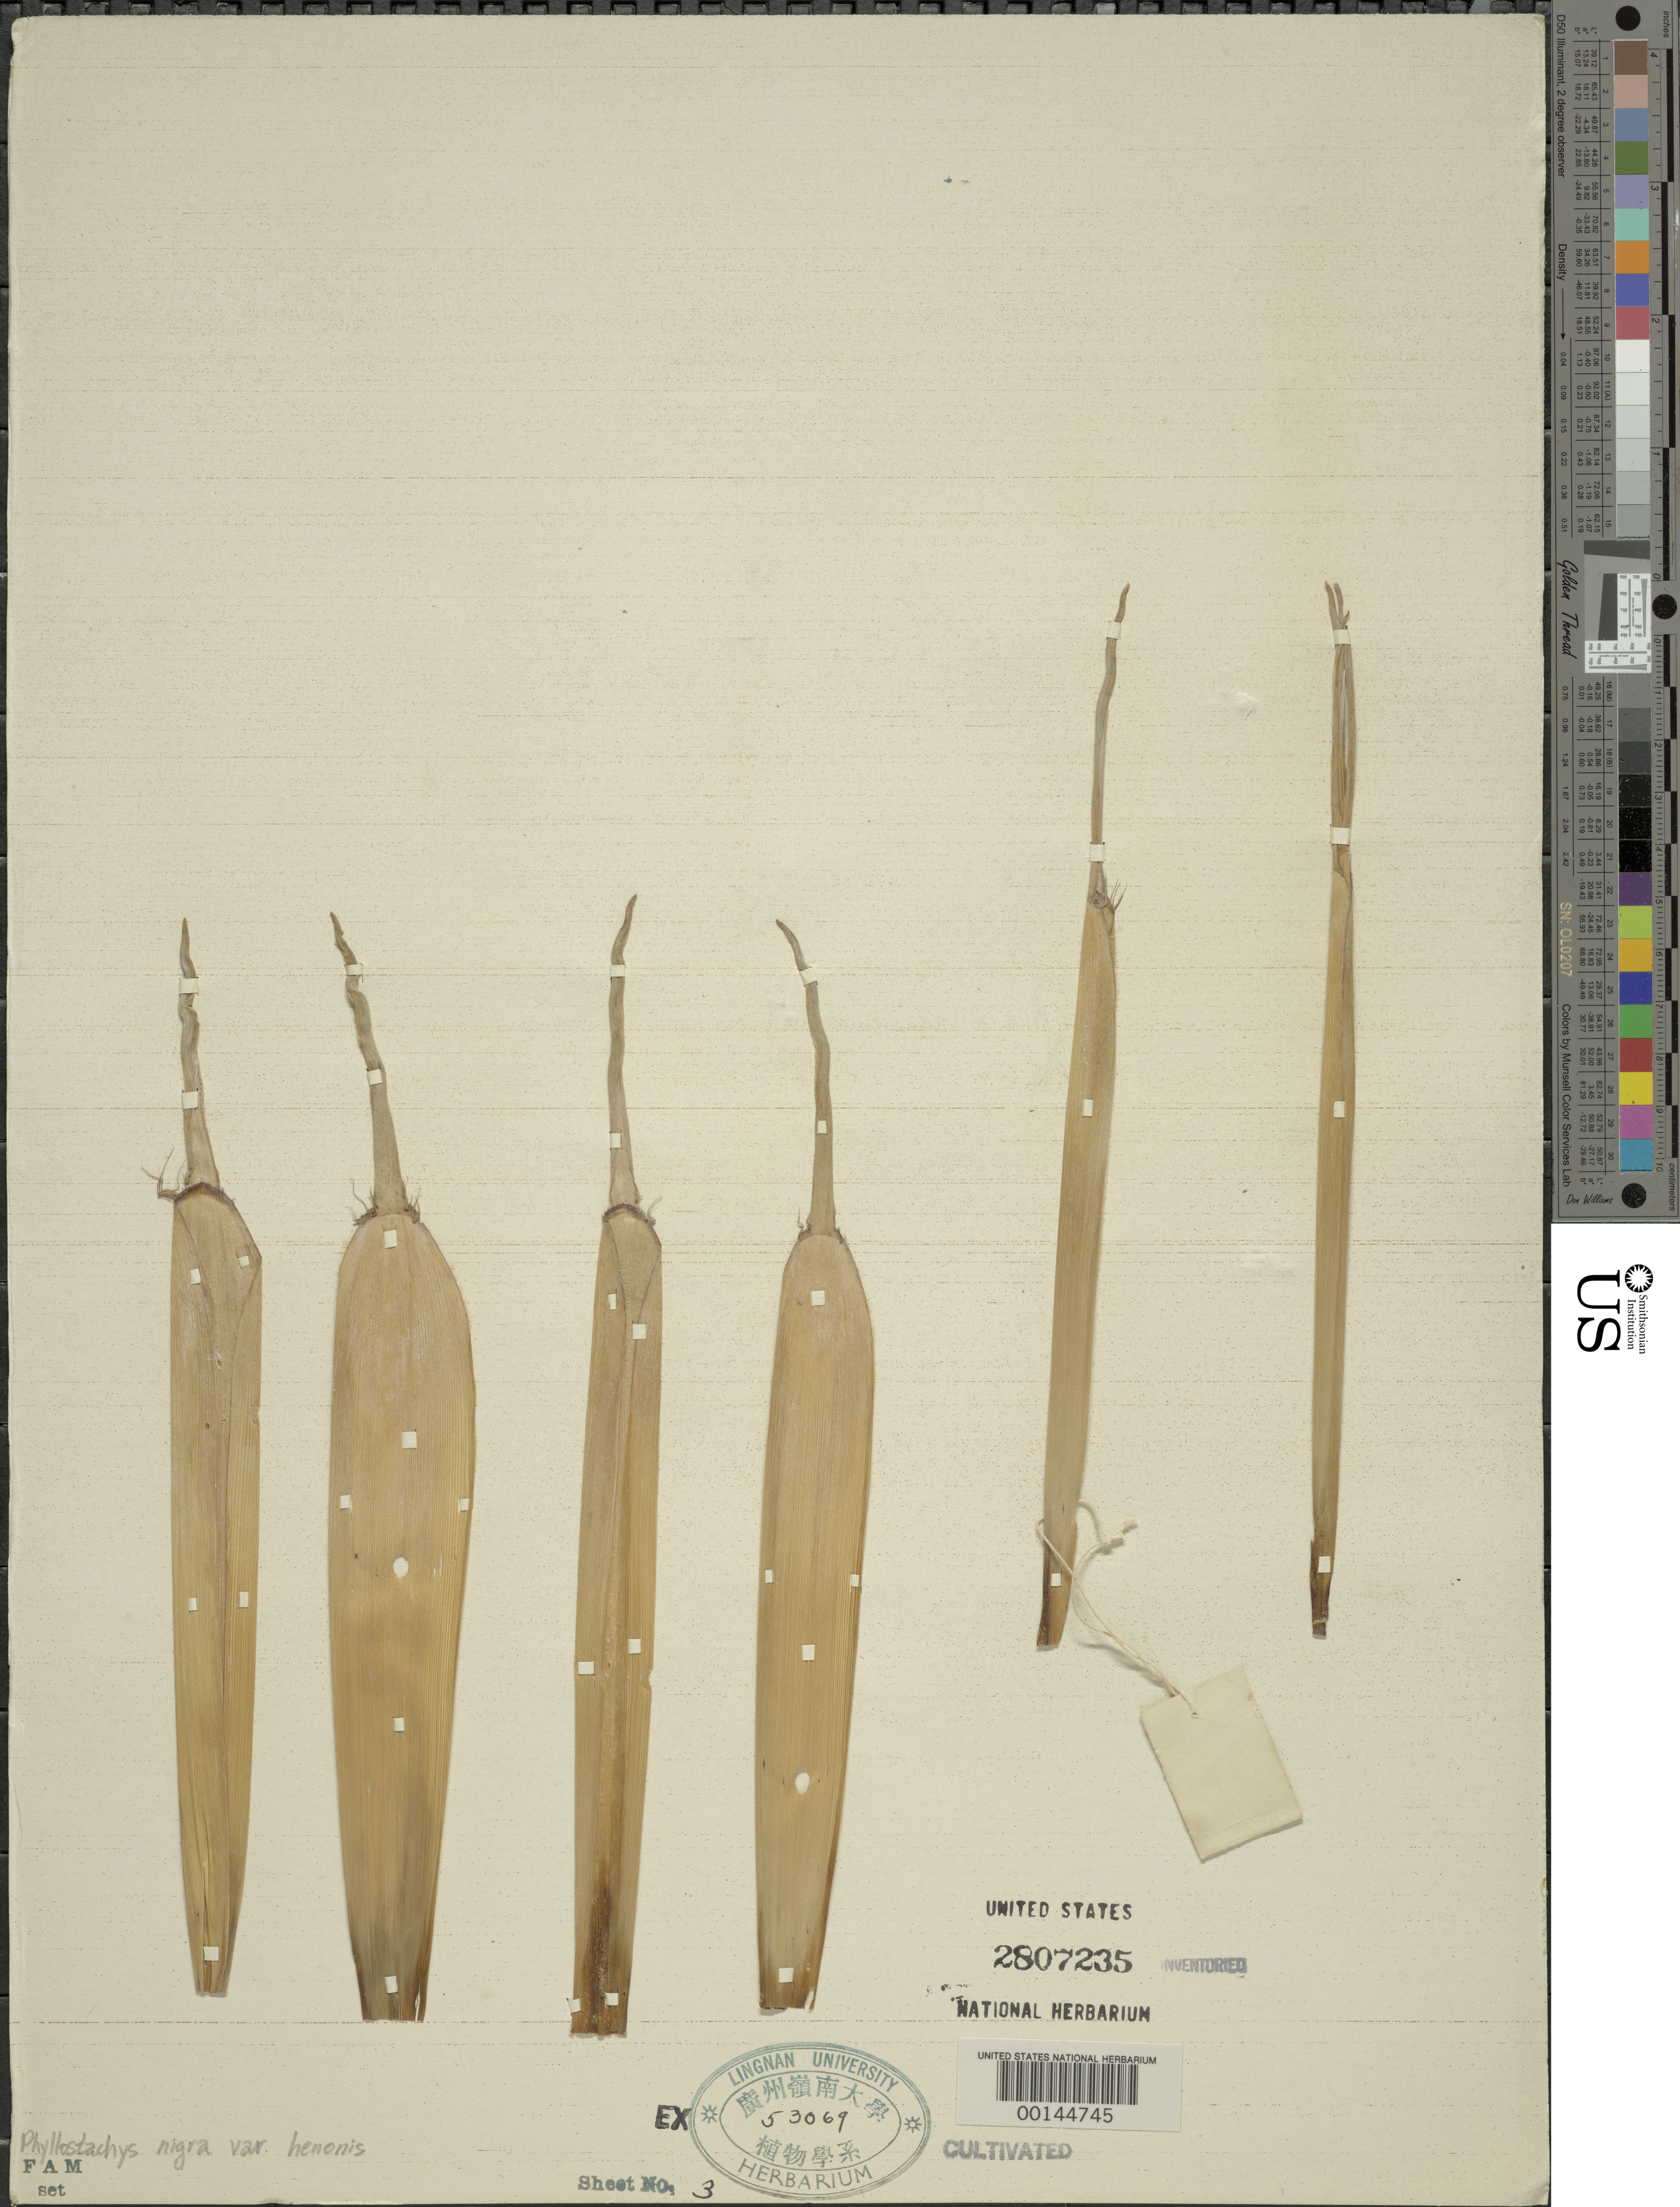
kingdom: Plantae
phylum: Tracheophyta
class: Liliopsida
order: Poales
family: Poaceae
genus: Phyllostachys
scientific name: Phyllostachys nigra var. henonis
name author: (Mitford) Stapf ex Rendle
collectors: C. Tso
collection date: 1929-05-24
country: China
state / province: Guangdong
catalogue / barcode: US 2807235